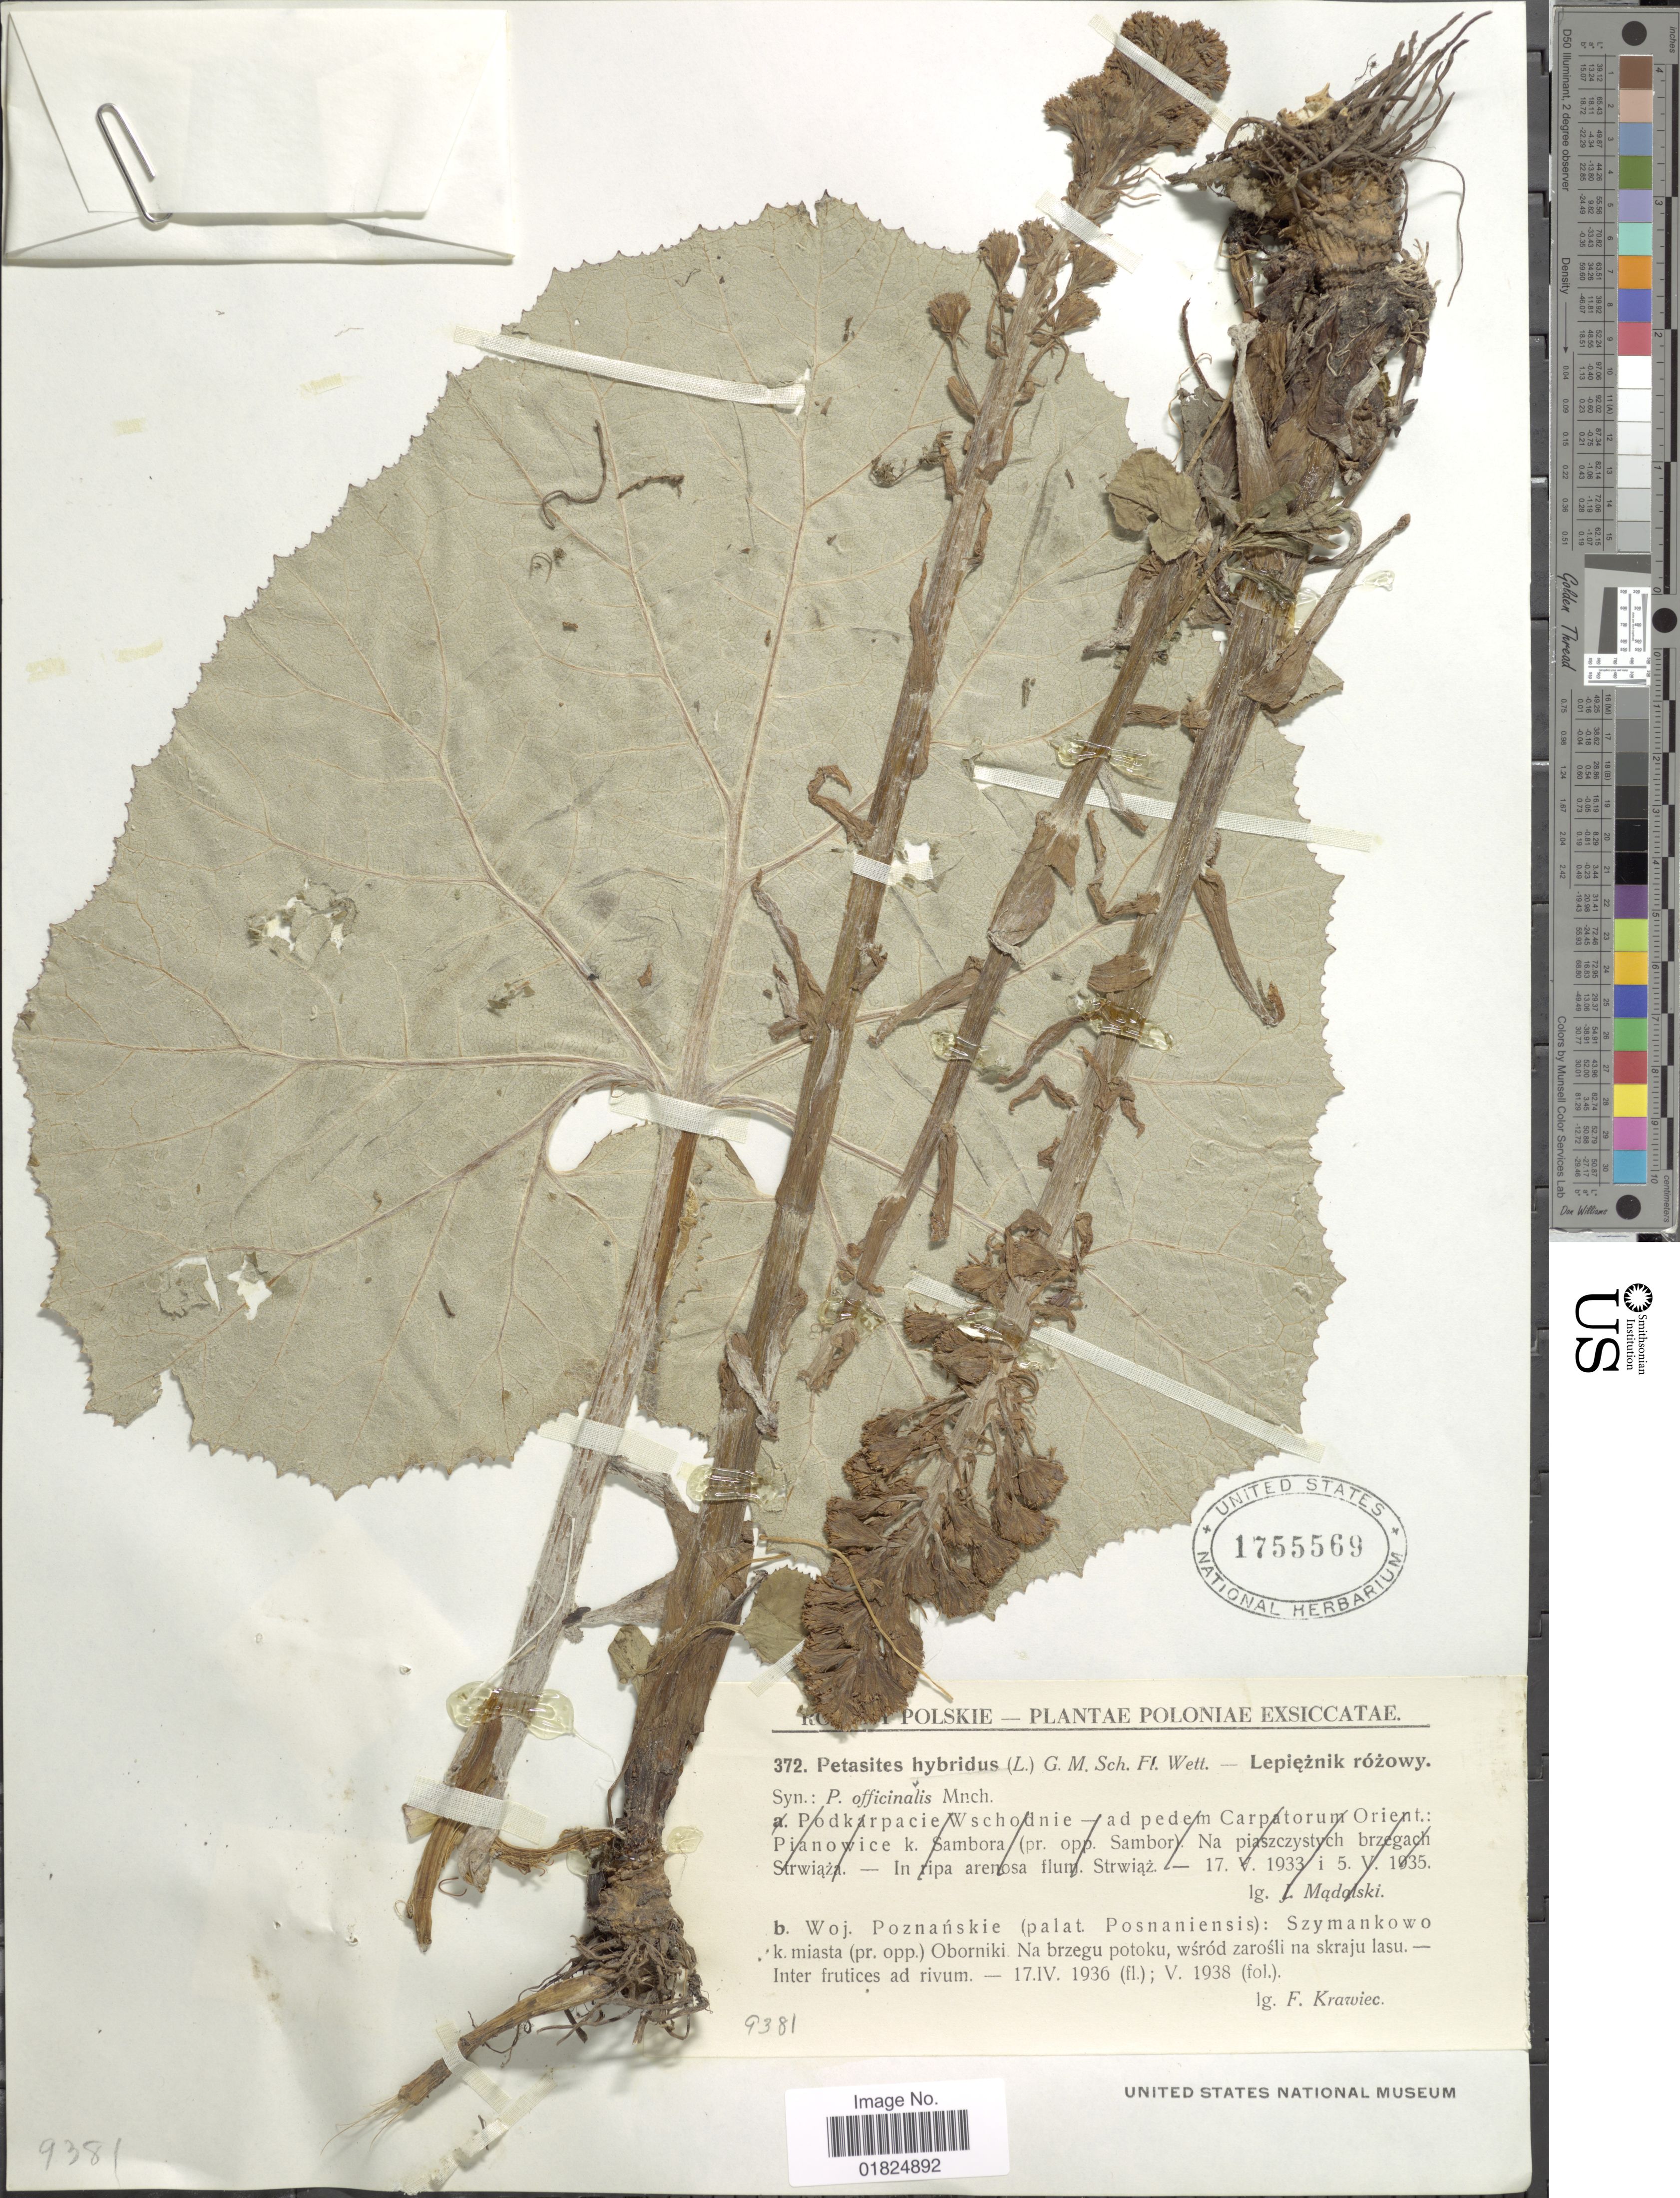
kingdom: Plantae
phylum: Tracheophyta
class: Magnoliopsida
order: Asterales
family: Asteraceae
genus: Petasites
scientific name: Petasites hybridus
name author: (L.) G. Gaertn. et al.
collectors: F. Krawiec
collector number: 372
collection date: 1936-04-17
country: Poland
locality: Woj. Poznanskie (palat. Posnaniensis):P Szymankowo k. miasta (pr. opp.) Oborniki. Na brzegu potoku,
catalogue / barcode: US 1755569